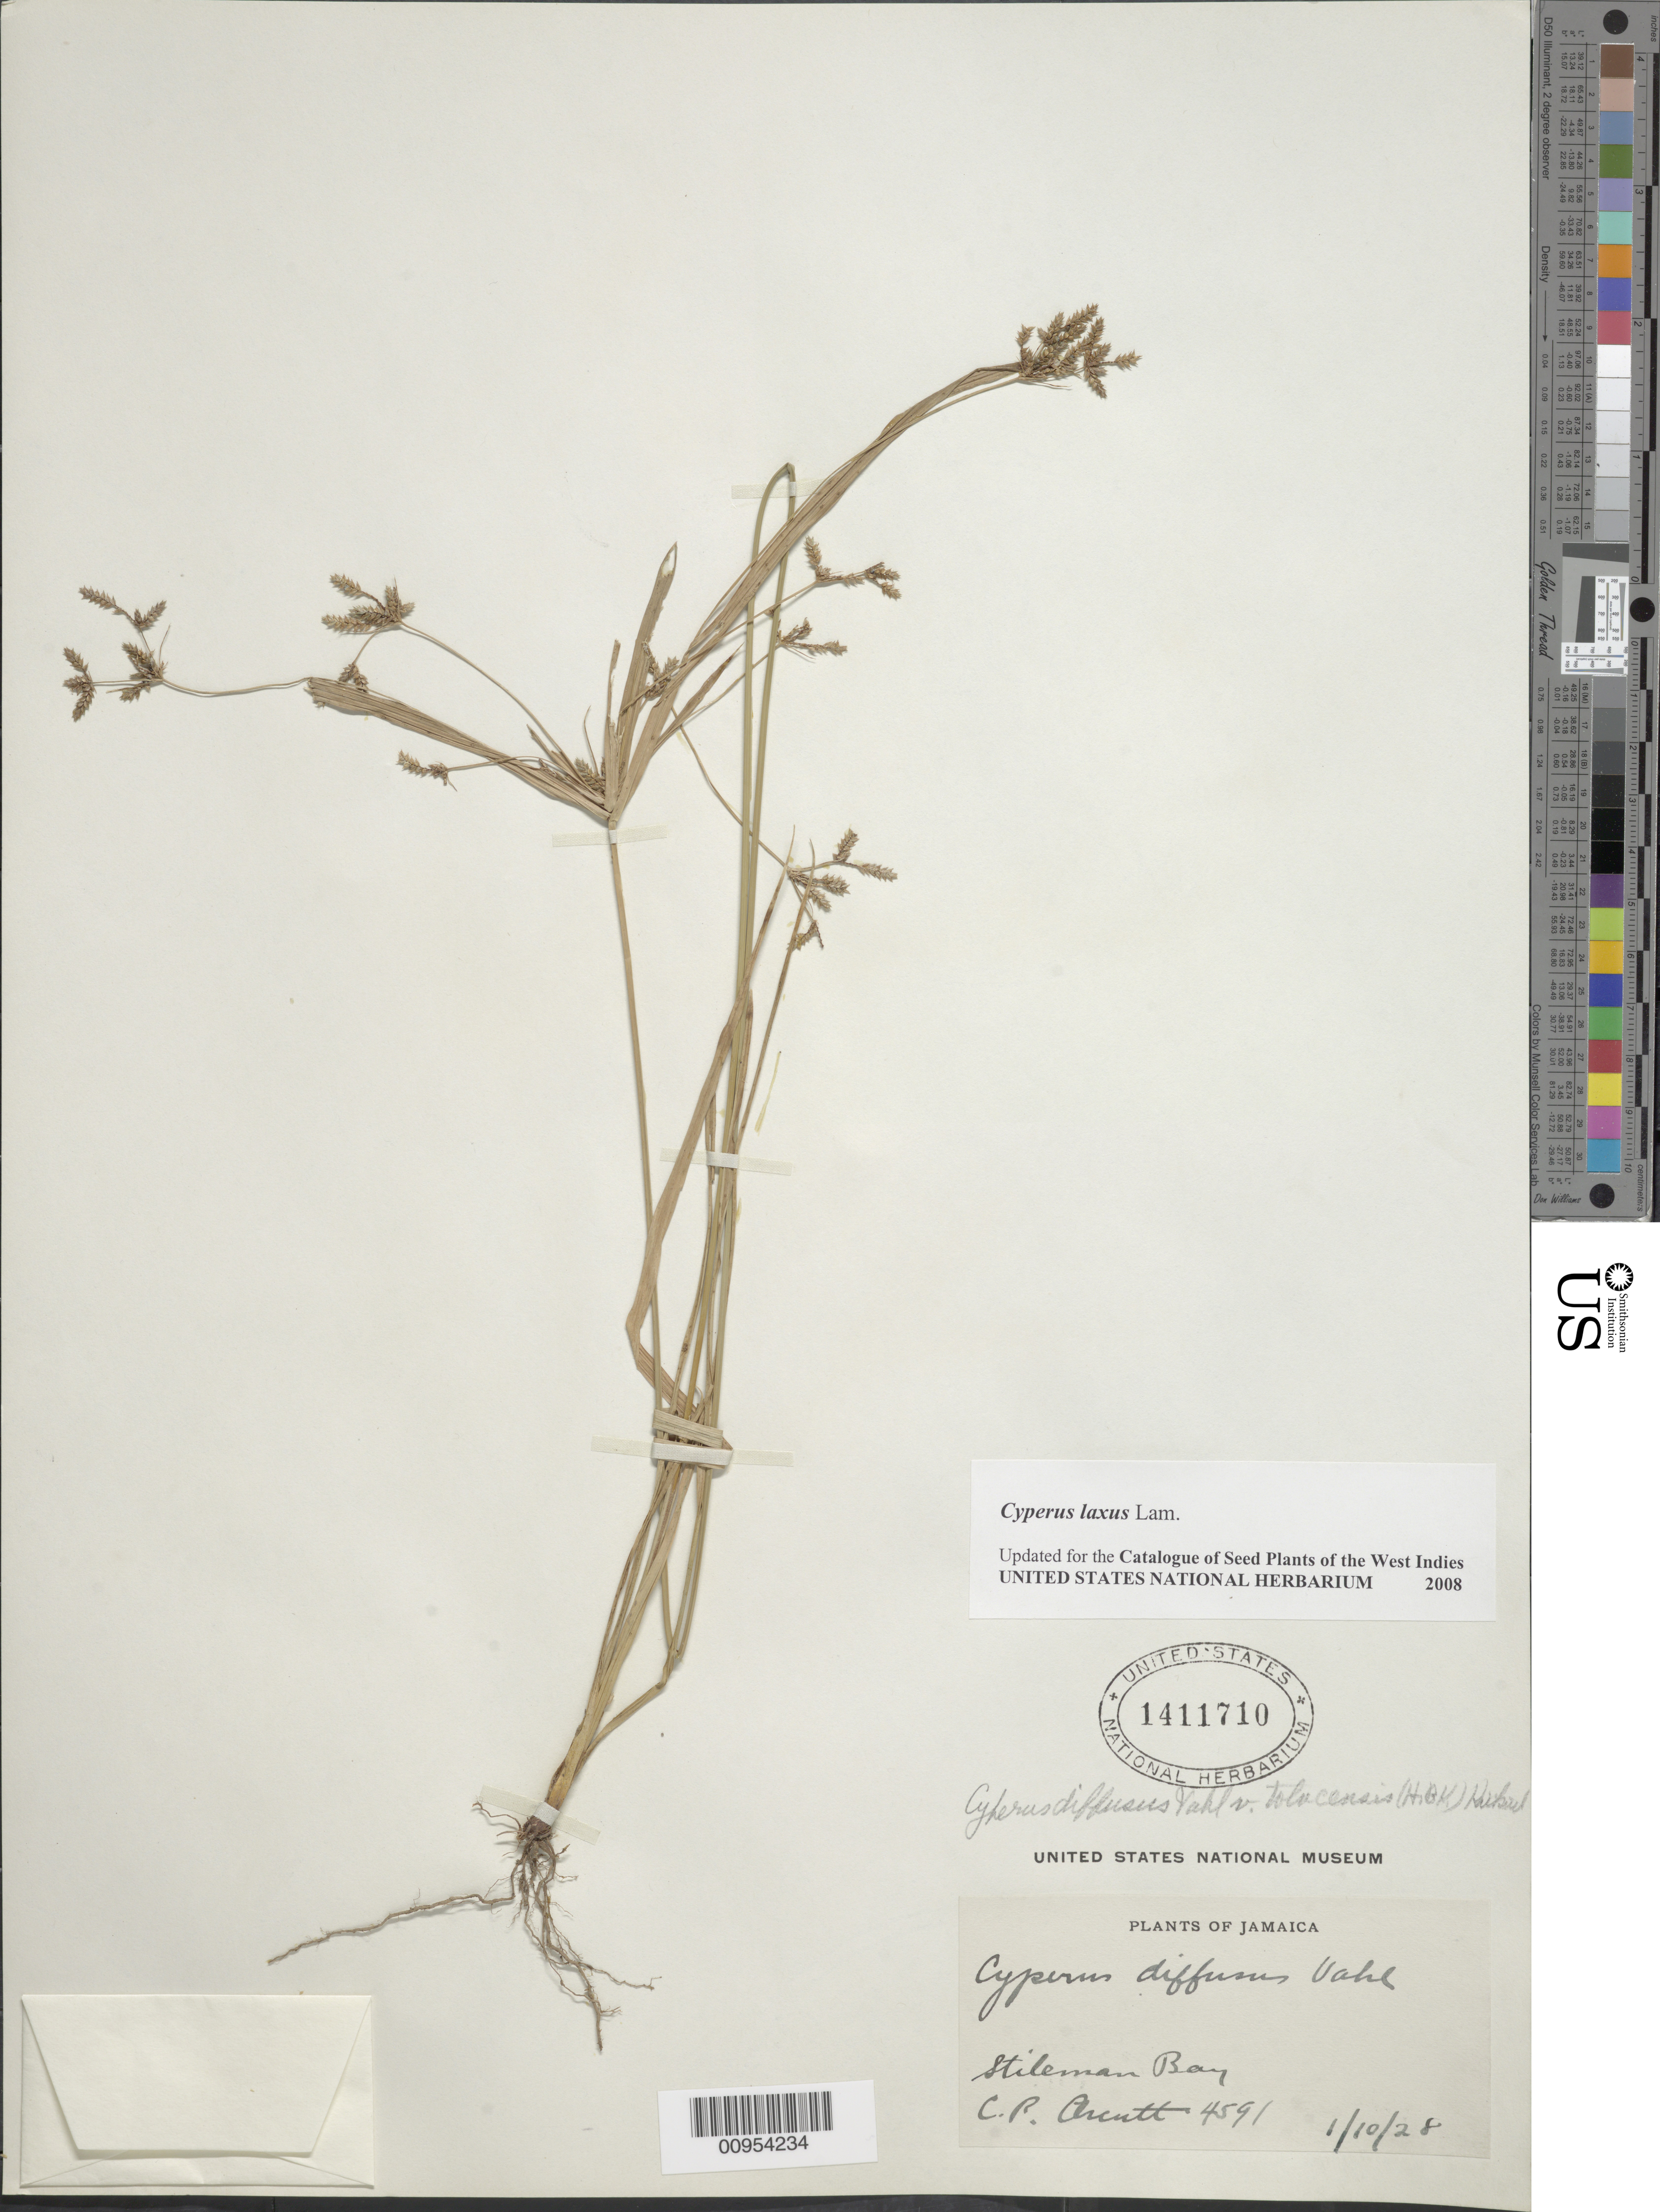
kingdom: Plantae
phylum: Tracheophyta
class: Liliopsida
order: Poales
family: Cyperaceae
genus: Cyperus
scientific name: Cyperus laxus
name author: Lam.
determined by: Strong, M. T., (US), Smithsonian Institution - National Museum of Natural History (UNITED STATES)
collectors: C. R. Orcutt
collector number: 4591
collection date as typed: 01 Oct 1928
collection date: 1928-10-01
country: Jamaica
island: Jamaica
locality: Stileman Bay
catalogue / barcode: US 1411710